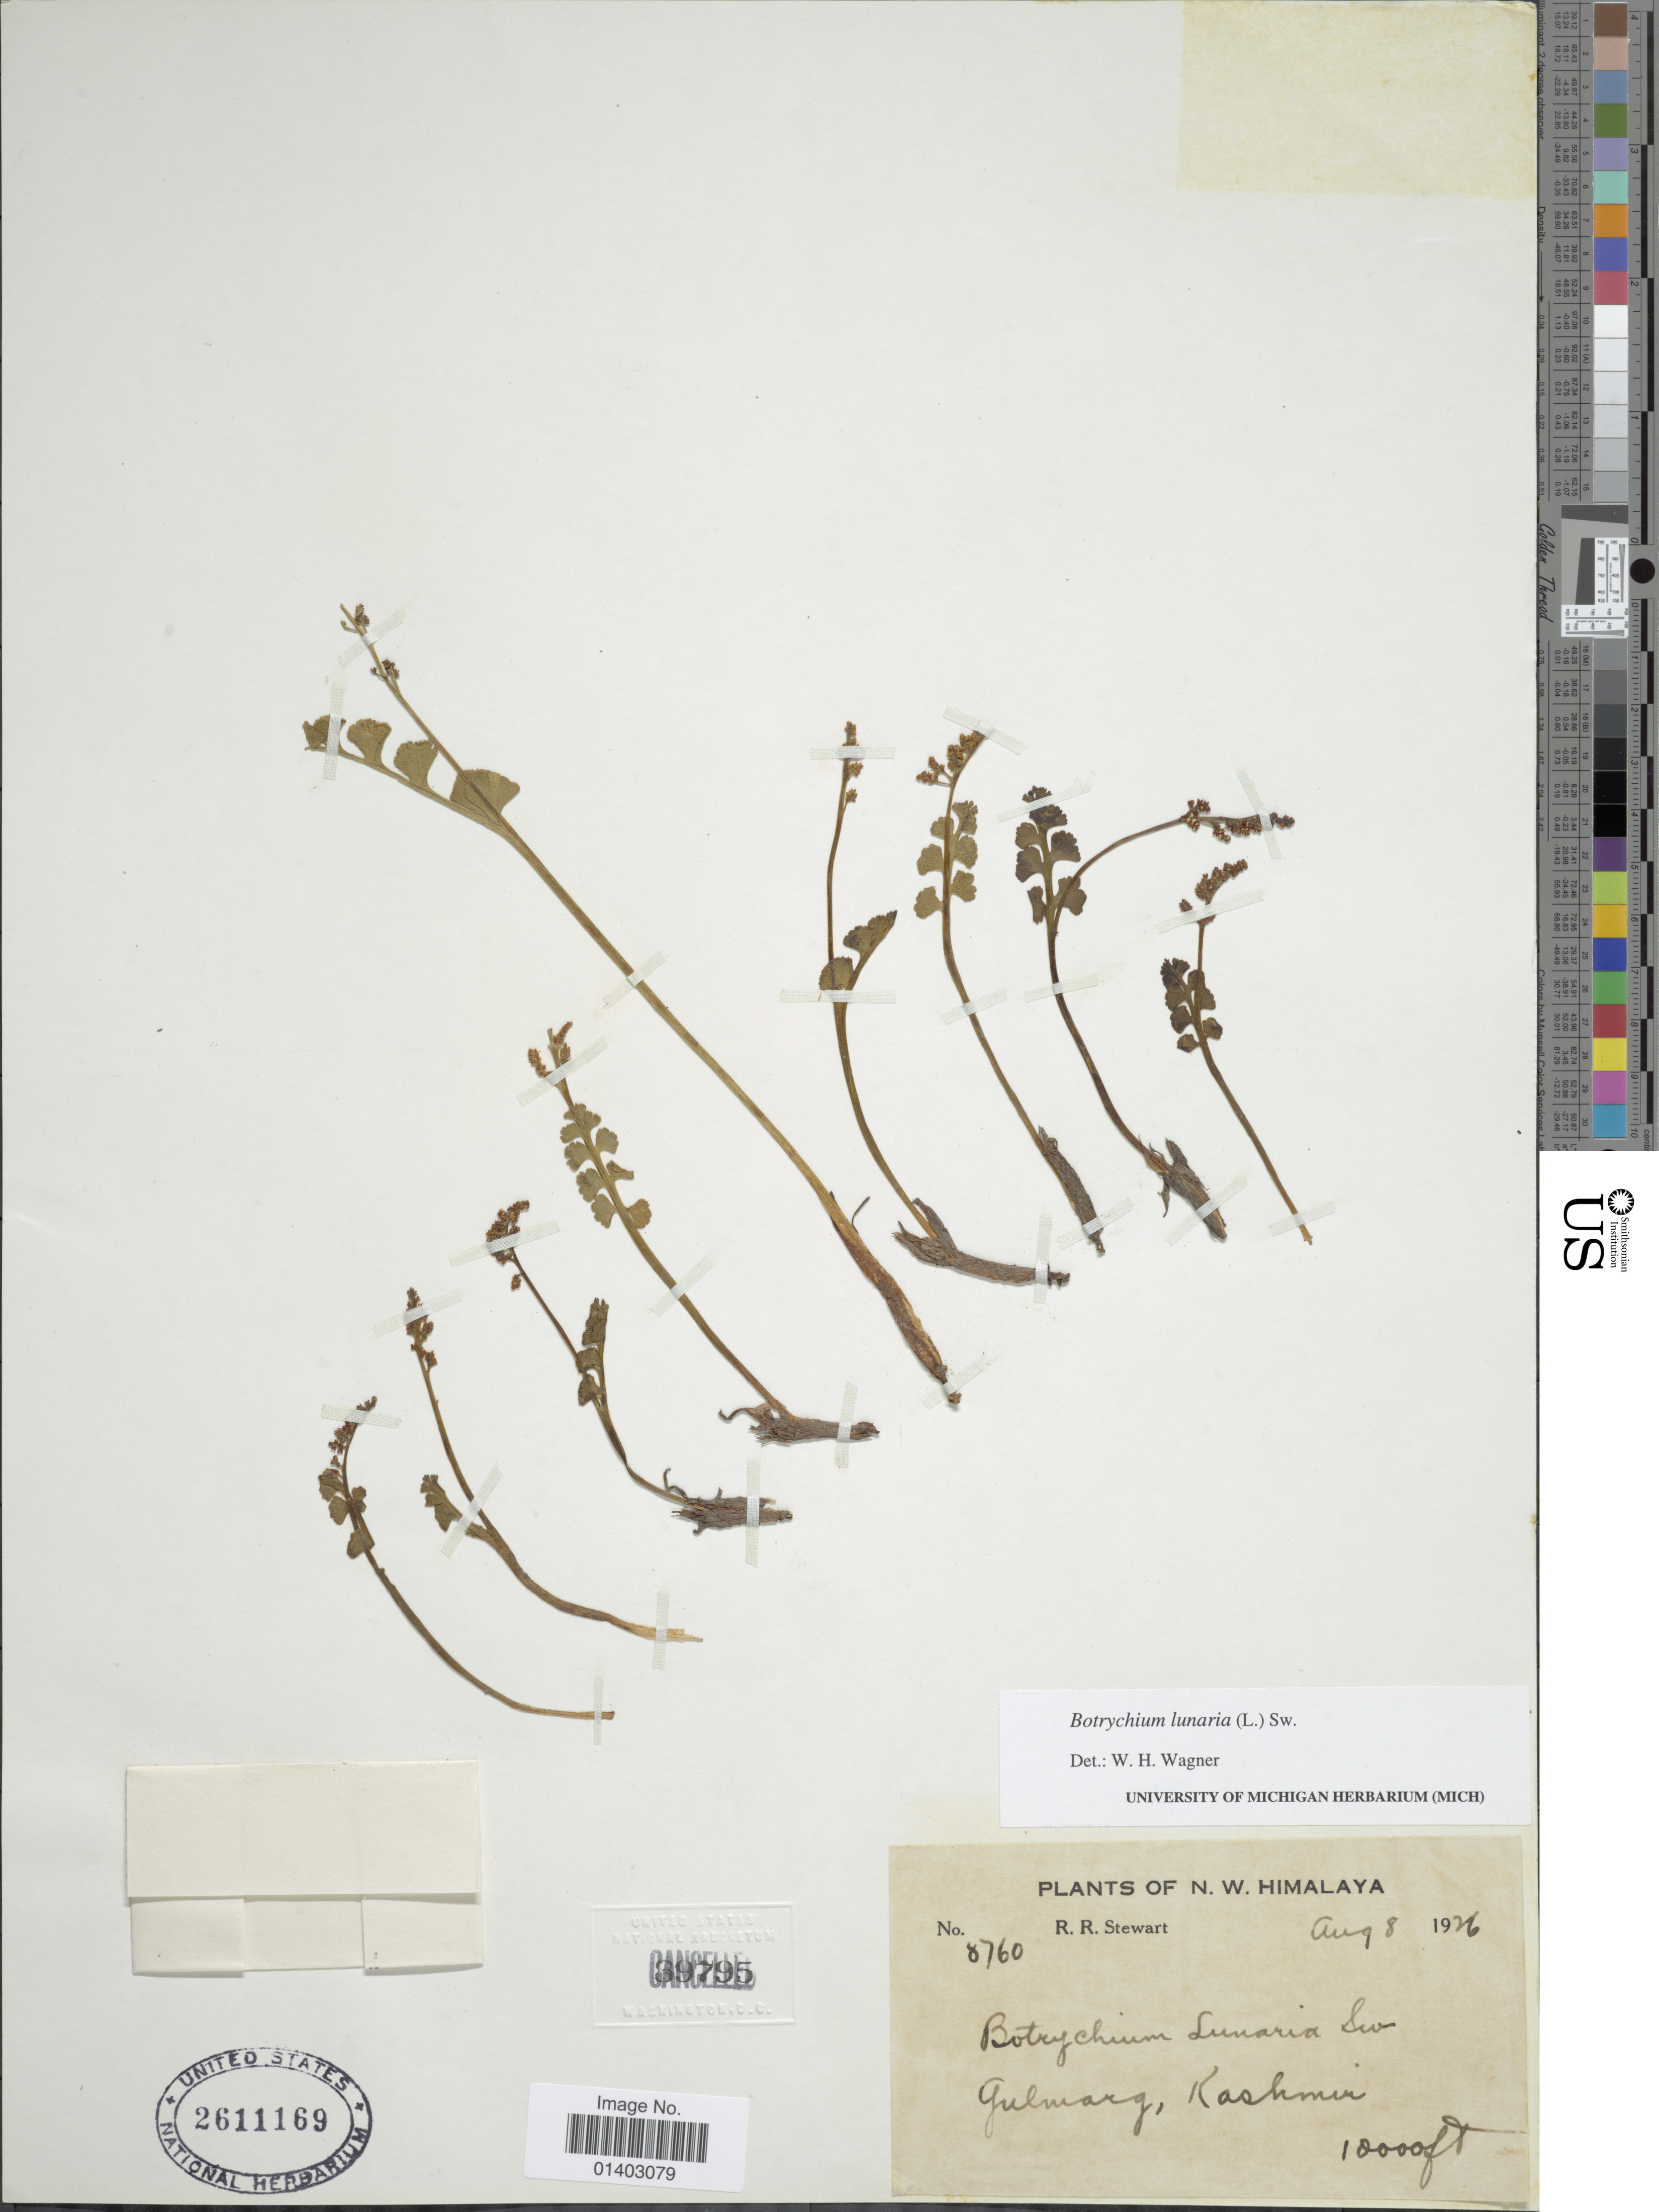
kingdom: Plantae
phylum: Tracheophyta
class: Polypodiopsida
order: Ophioglossales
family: Ophioglossaceae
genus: Botrychium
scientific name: Botrychium lunaria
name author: (L.) Sw.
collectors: R. R. Stewart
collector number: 8760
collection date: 1926-08-08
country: India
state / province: Jammu and Kashmir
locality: N.W. Himalaya, Gulmarg, Kashmir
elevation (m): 5486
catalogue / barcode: US 2611169